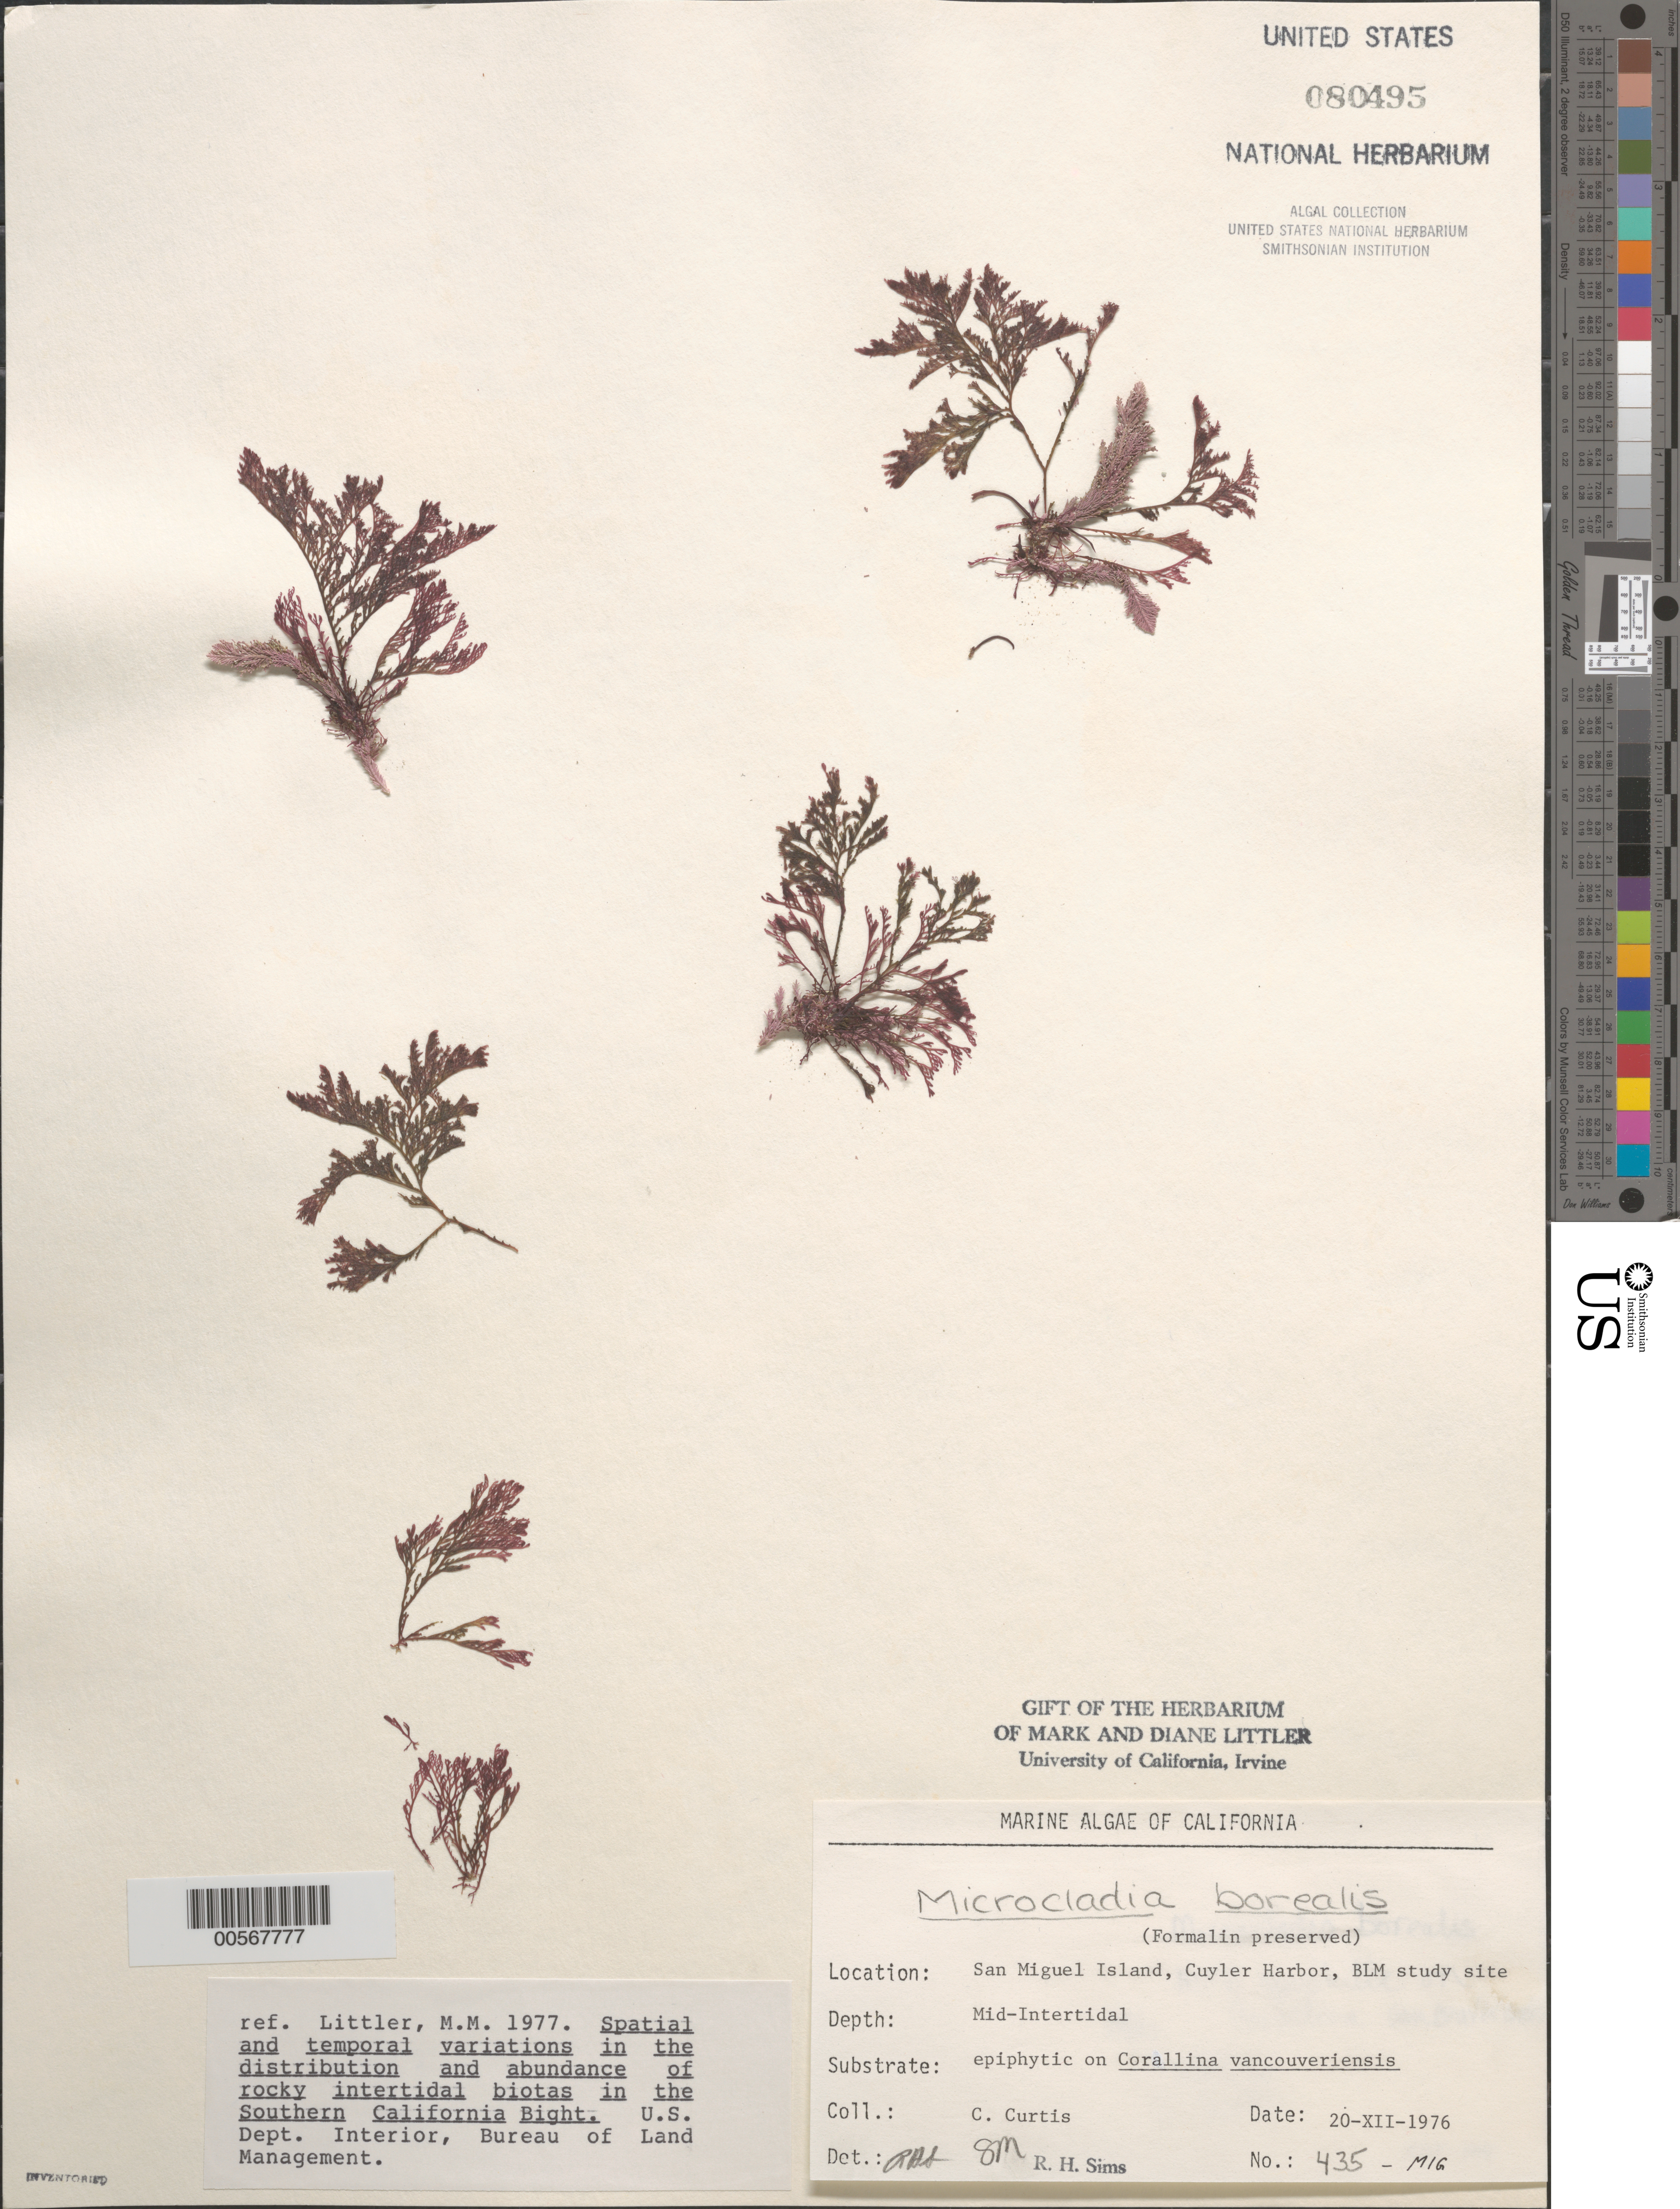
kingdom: Plantae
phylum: Rhodophyta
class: Florideophyceae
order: Ceramiales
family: Ceramiaceae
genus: Microcladia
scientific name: Microcladia borealis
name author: Rupr.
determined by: Sims, Robert H.; Murray, S. N.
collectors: C. Curtis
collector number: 435-MIG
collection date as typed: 20 Dec 1976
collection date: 1976-12-20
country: United States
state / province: California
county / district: Santa Barbara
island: San Miguel Island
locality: Cuyler Harbor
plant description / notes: BLM-SOCALBIGHT Rocky Intertidal Survey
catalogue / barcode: US 80495